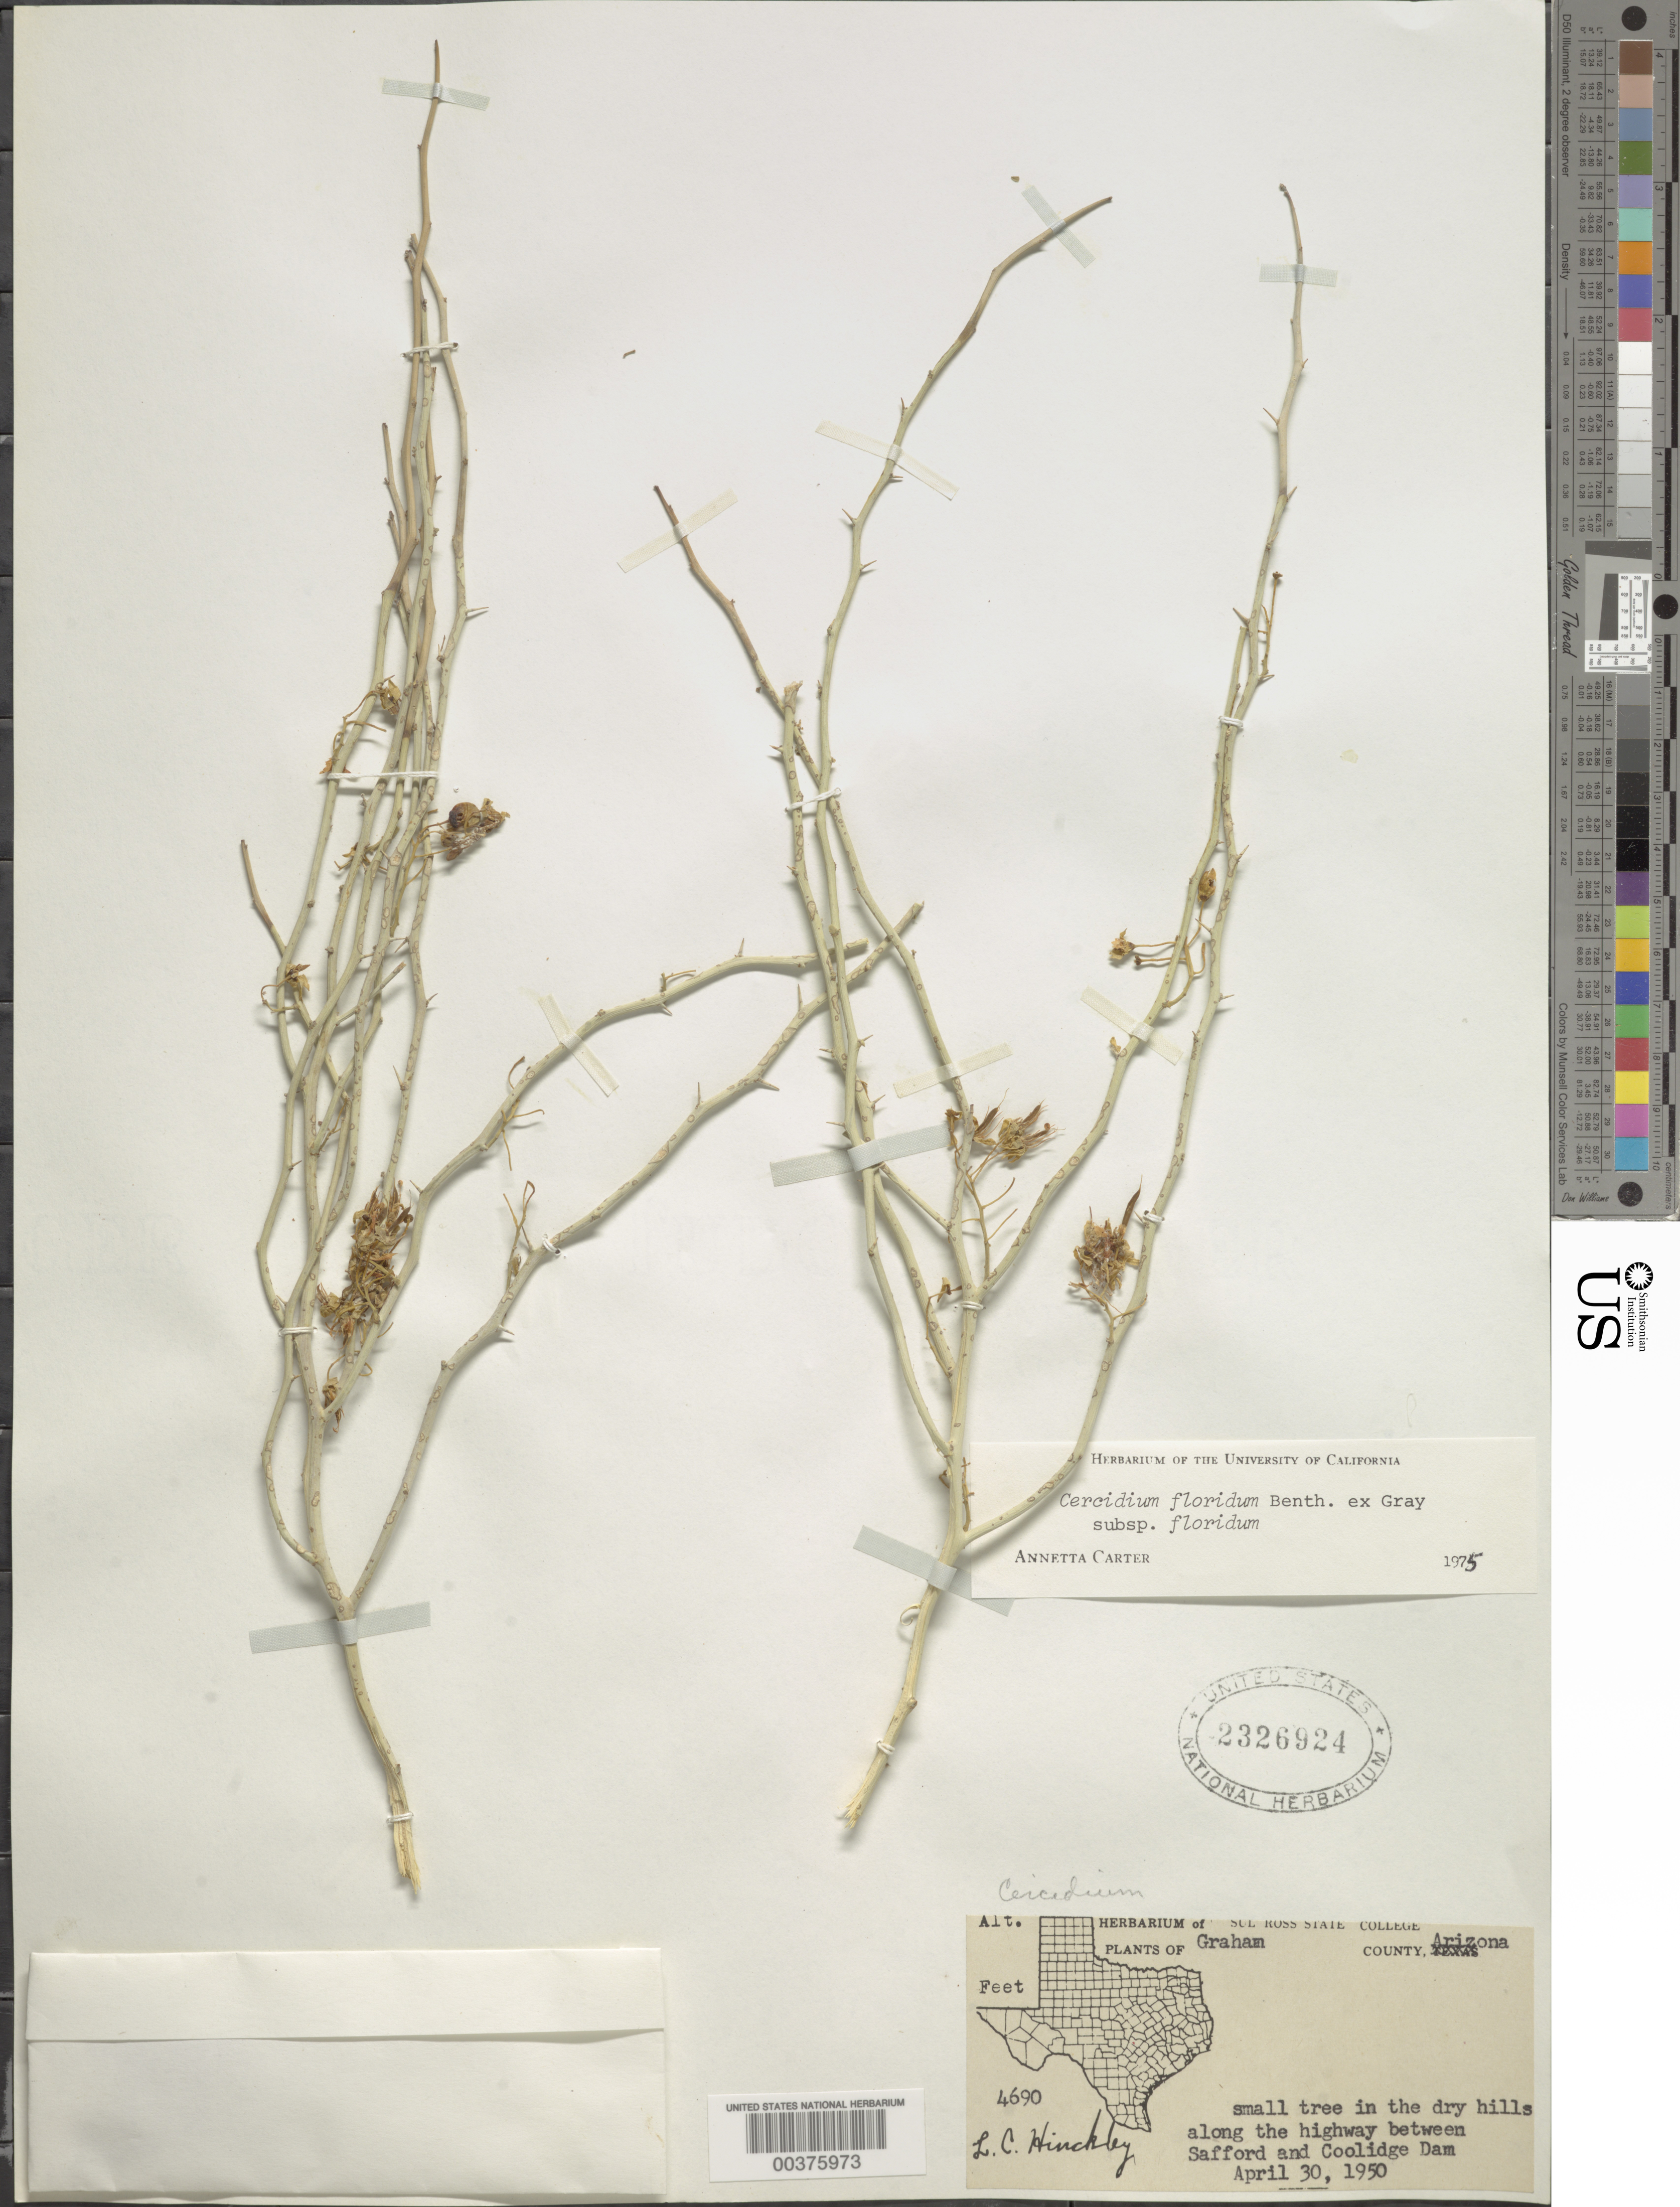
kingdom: Plantae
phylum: Tracheophyta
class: Magnoliopsida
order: Fabales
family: Fabaceae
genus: Parkinsonia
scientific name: Parkinsonia florida subsp. florida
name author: (Benth. ex A. Gray) S. Watson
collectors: L. Hinckley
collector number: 4690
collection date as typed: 30 Apr 1950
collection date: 1950-04-30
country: United States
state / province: Arizona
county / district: Graham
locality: Along the highway between safford and coolidge dam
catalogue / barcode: US 2326924